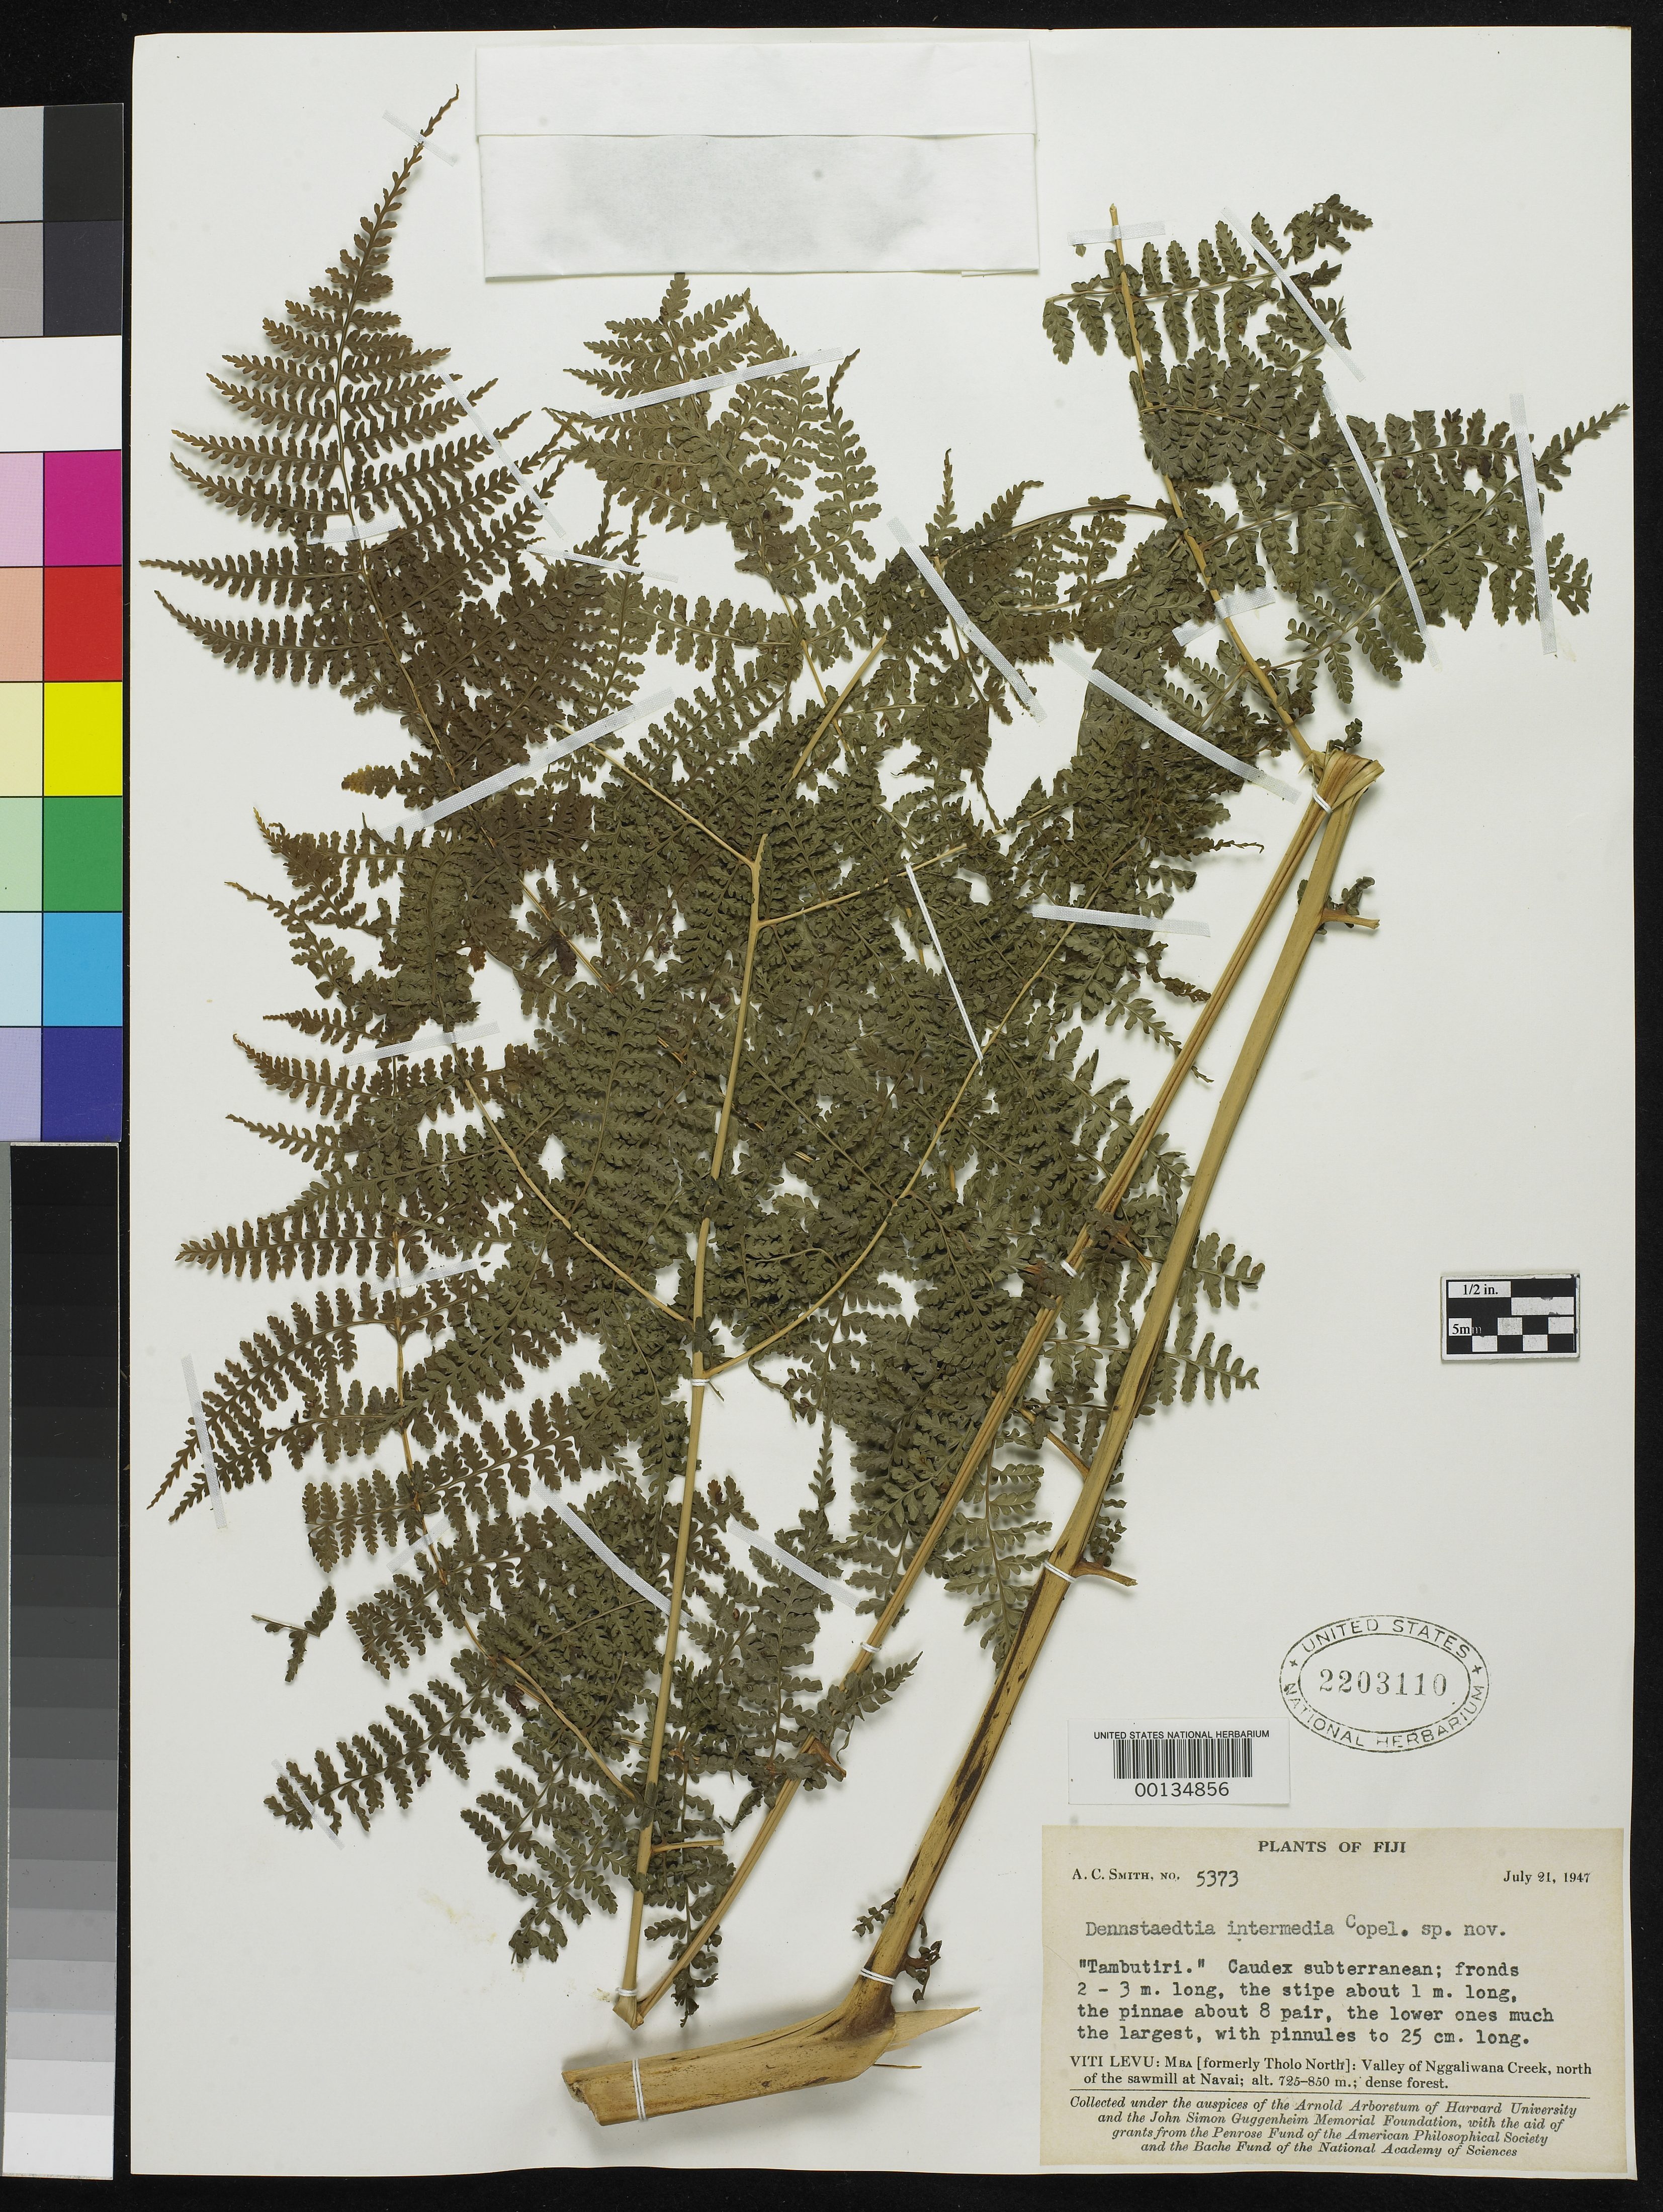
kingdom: Plantae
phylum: Tracheophyta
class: Polypodiopsida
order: Polypodiales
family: Dennstaedtiaceae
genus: Dennstaedtia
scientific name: Dennstaedtia intermedia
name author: Copel.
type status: Isotype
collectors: A. C. Smith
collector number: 5353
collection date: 1953-08-11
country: Fiji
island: Taveuni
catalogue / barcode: US 2203110